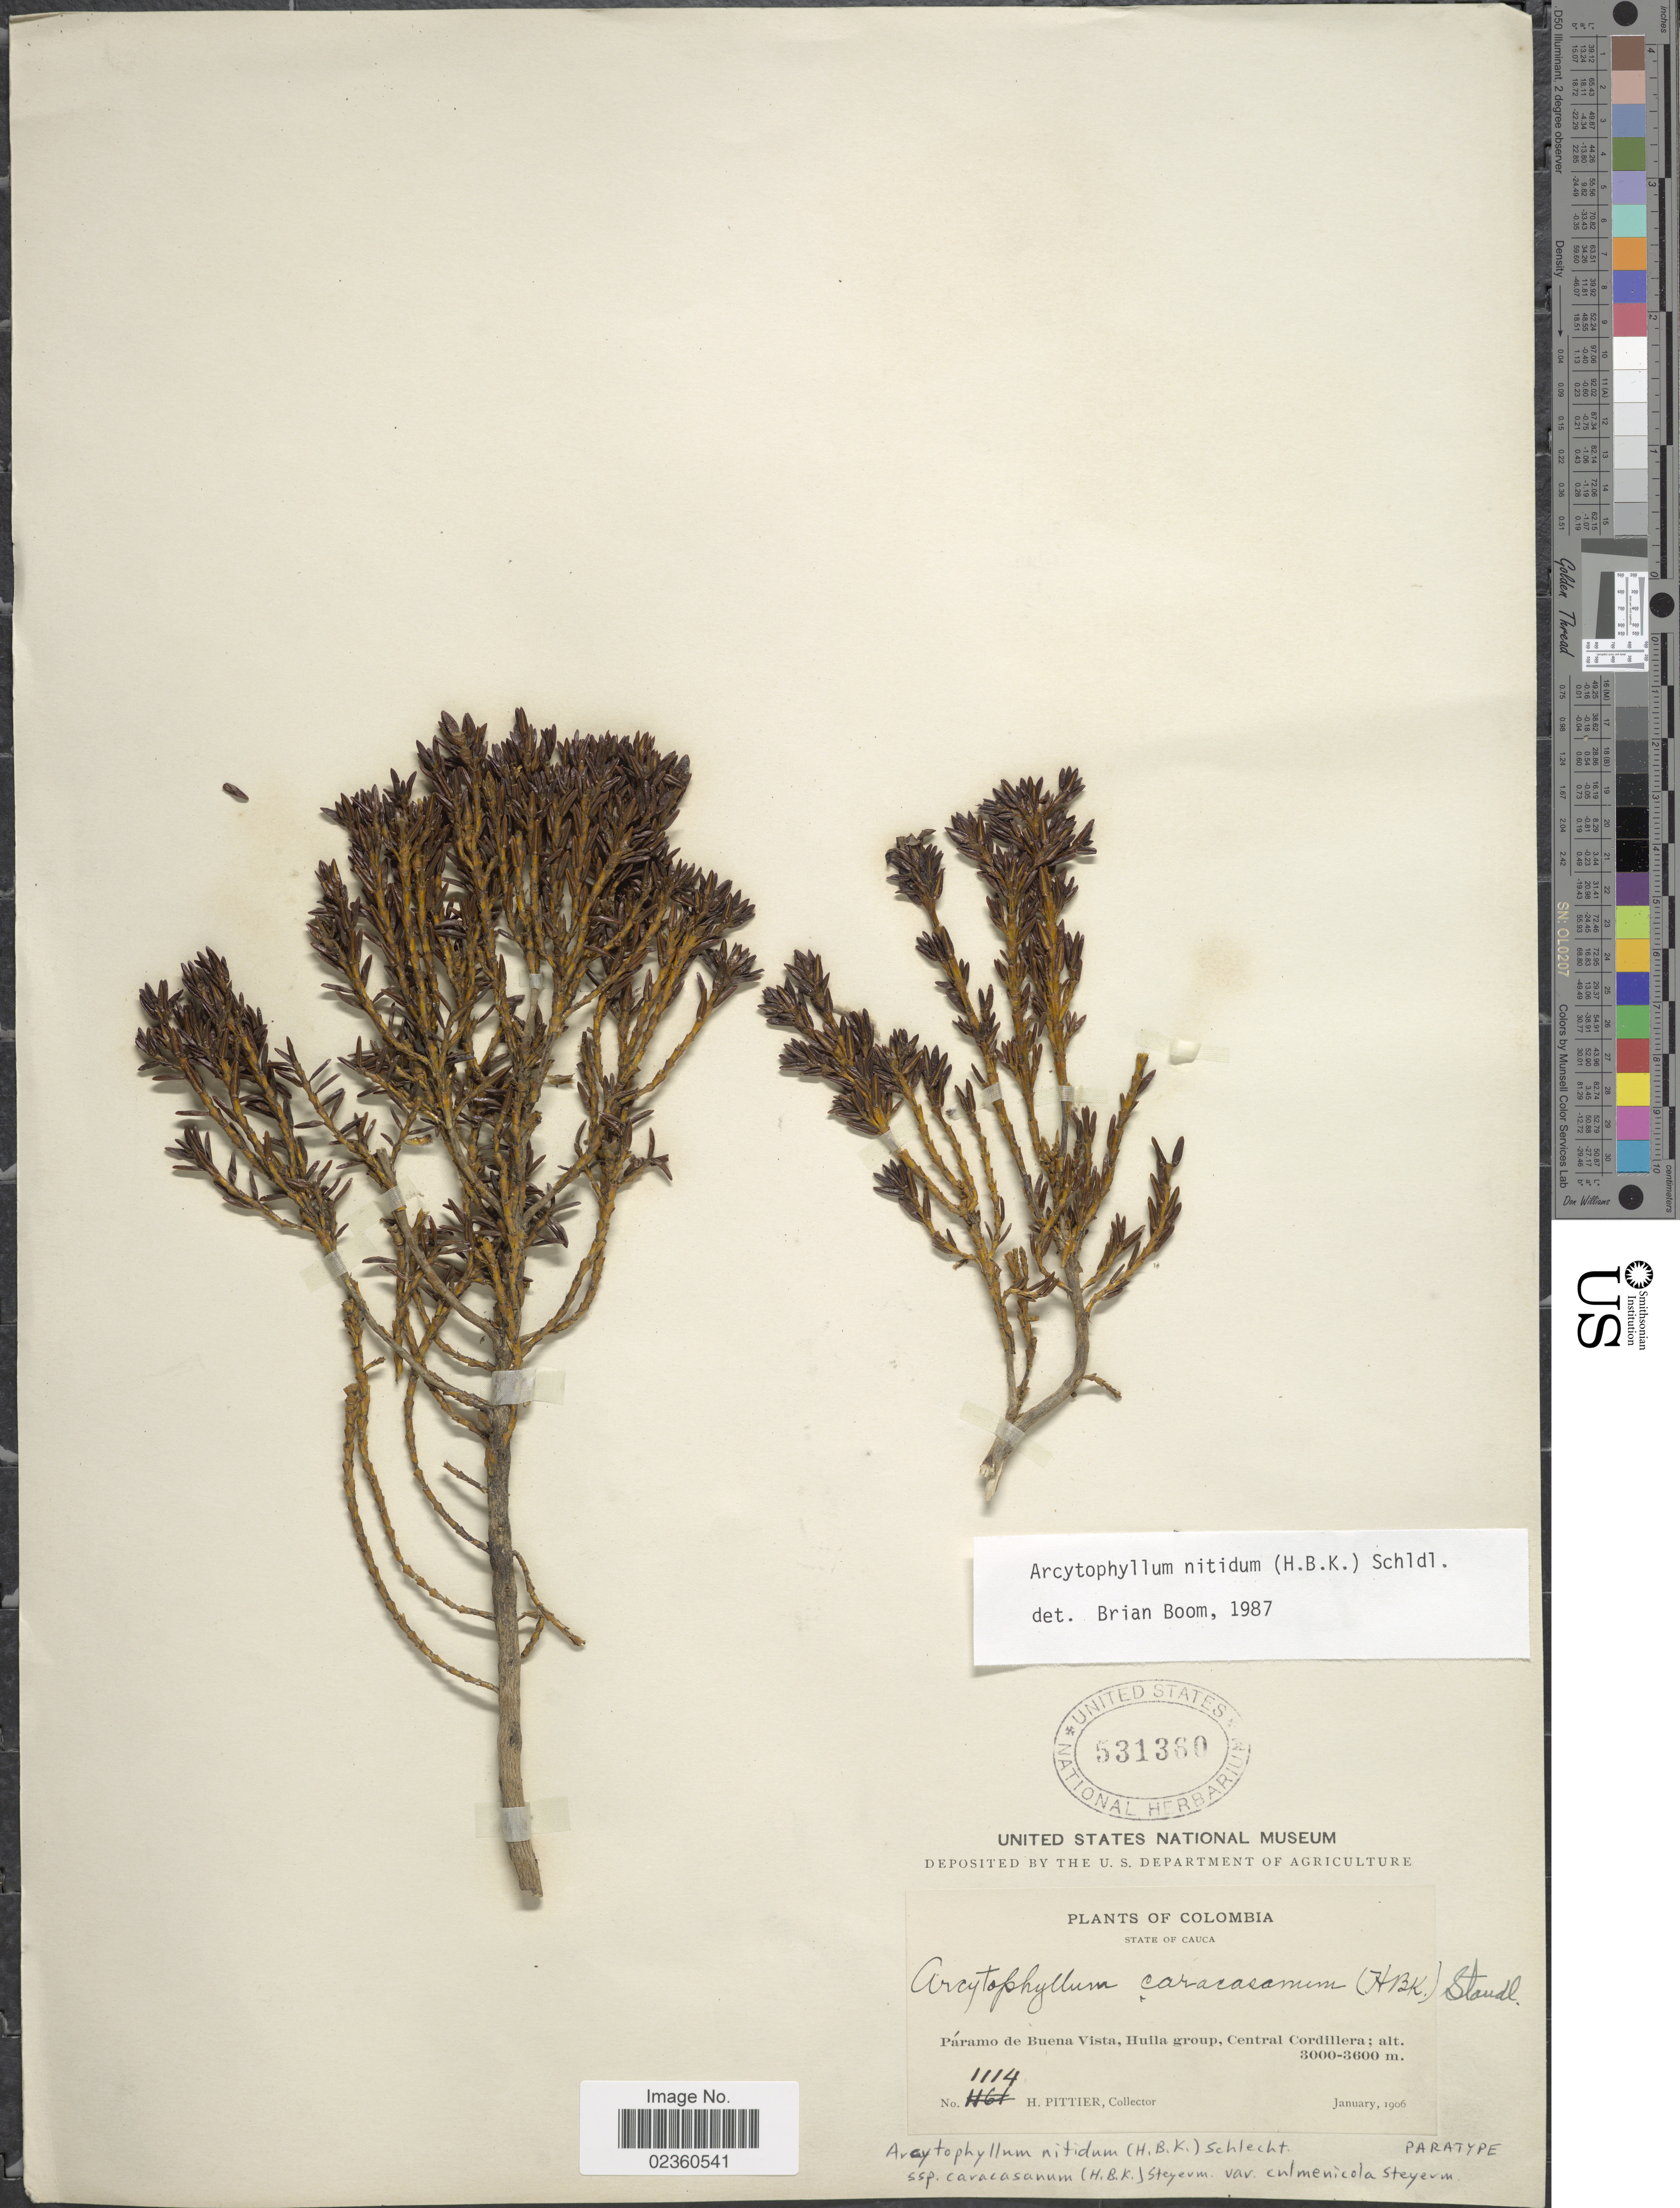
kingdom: Plantae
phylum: Tracheophyta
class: Magnoliopsida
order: Gentianales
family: Rubiaceae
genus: Arcytophyllum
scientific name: Arcytophyllum nitidum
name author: (Kunth) Schltdl.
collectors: H. F. Pittier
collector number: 1114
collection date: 1906-01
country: Colombia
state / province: Cauca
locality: Páramo de Buena Vista, Huila group, Central Cordillera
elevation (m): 3000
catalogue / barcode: US 531360